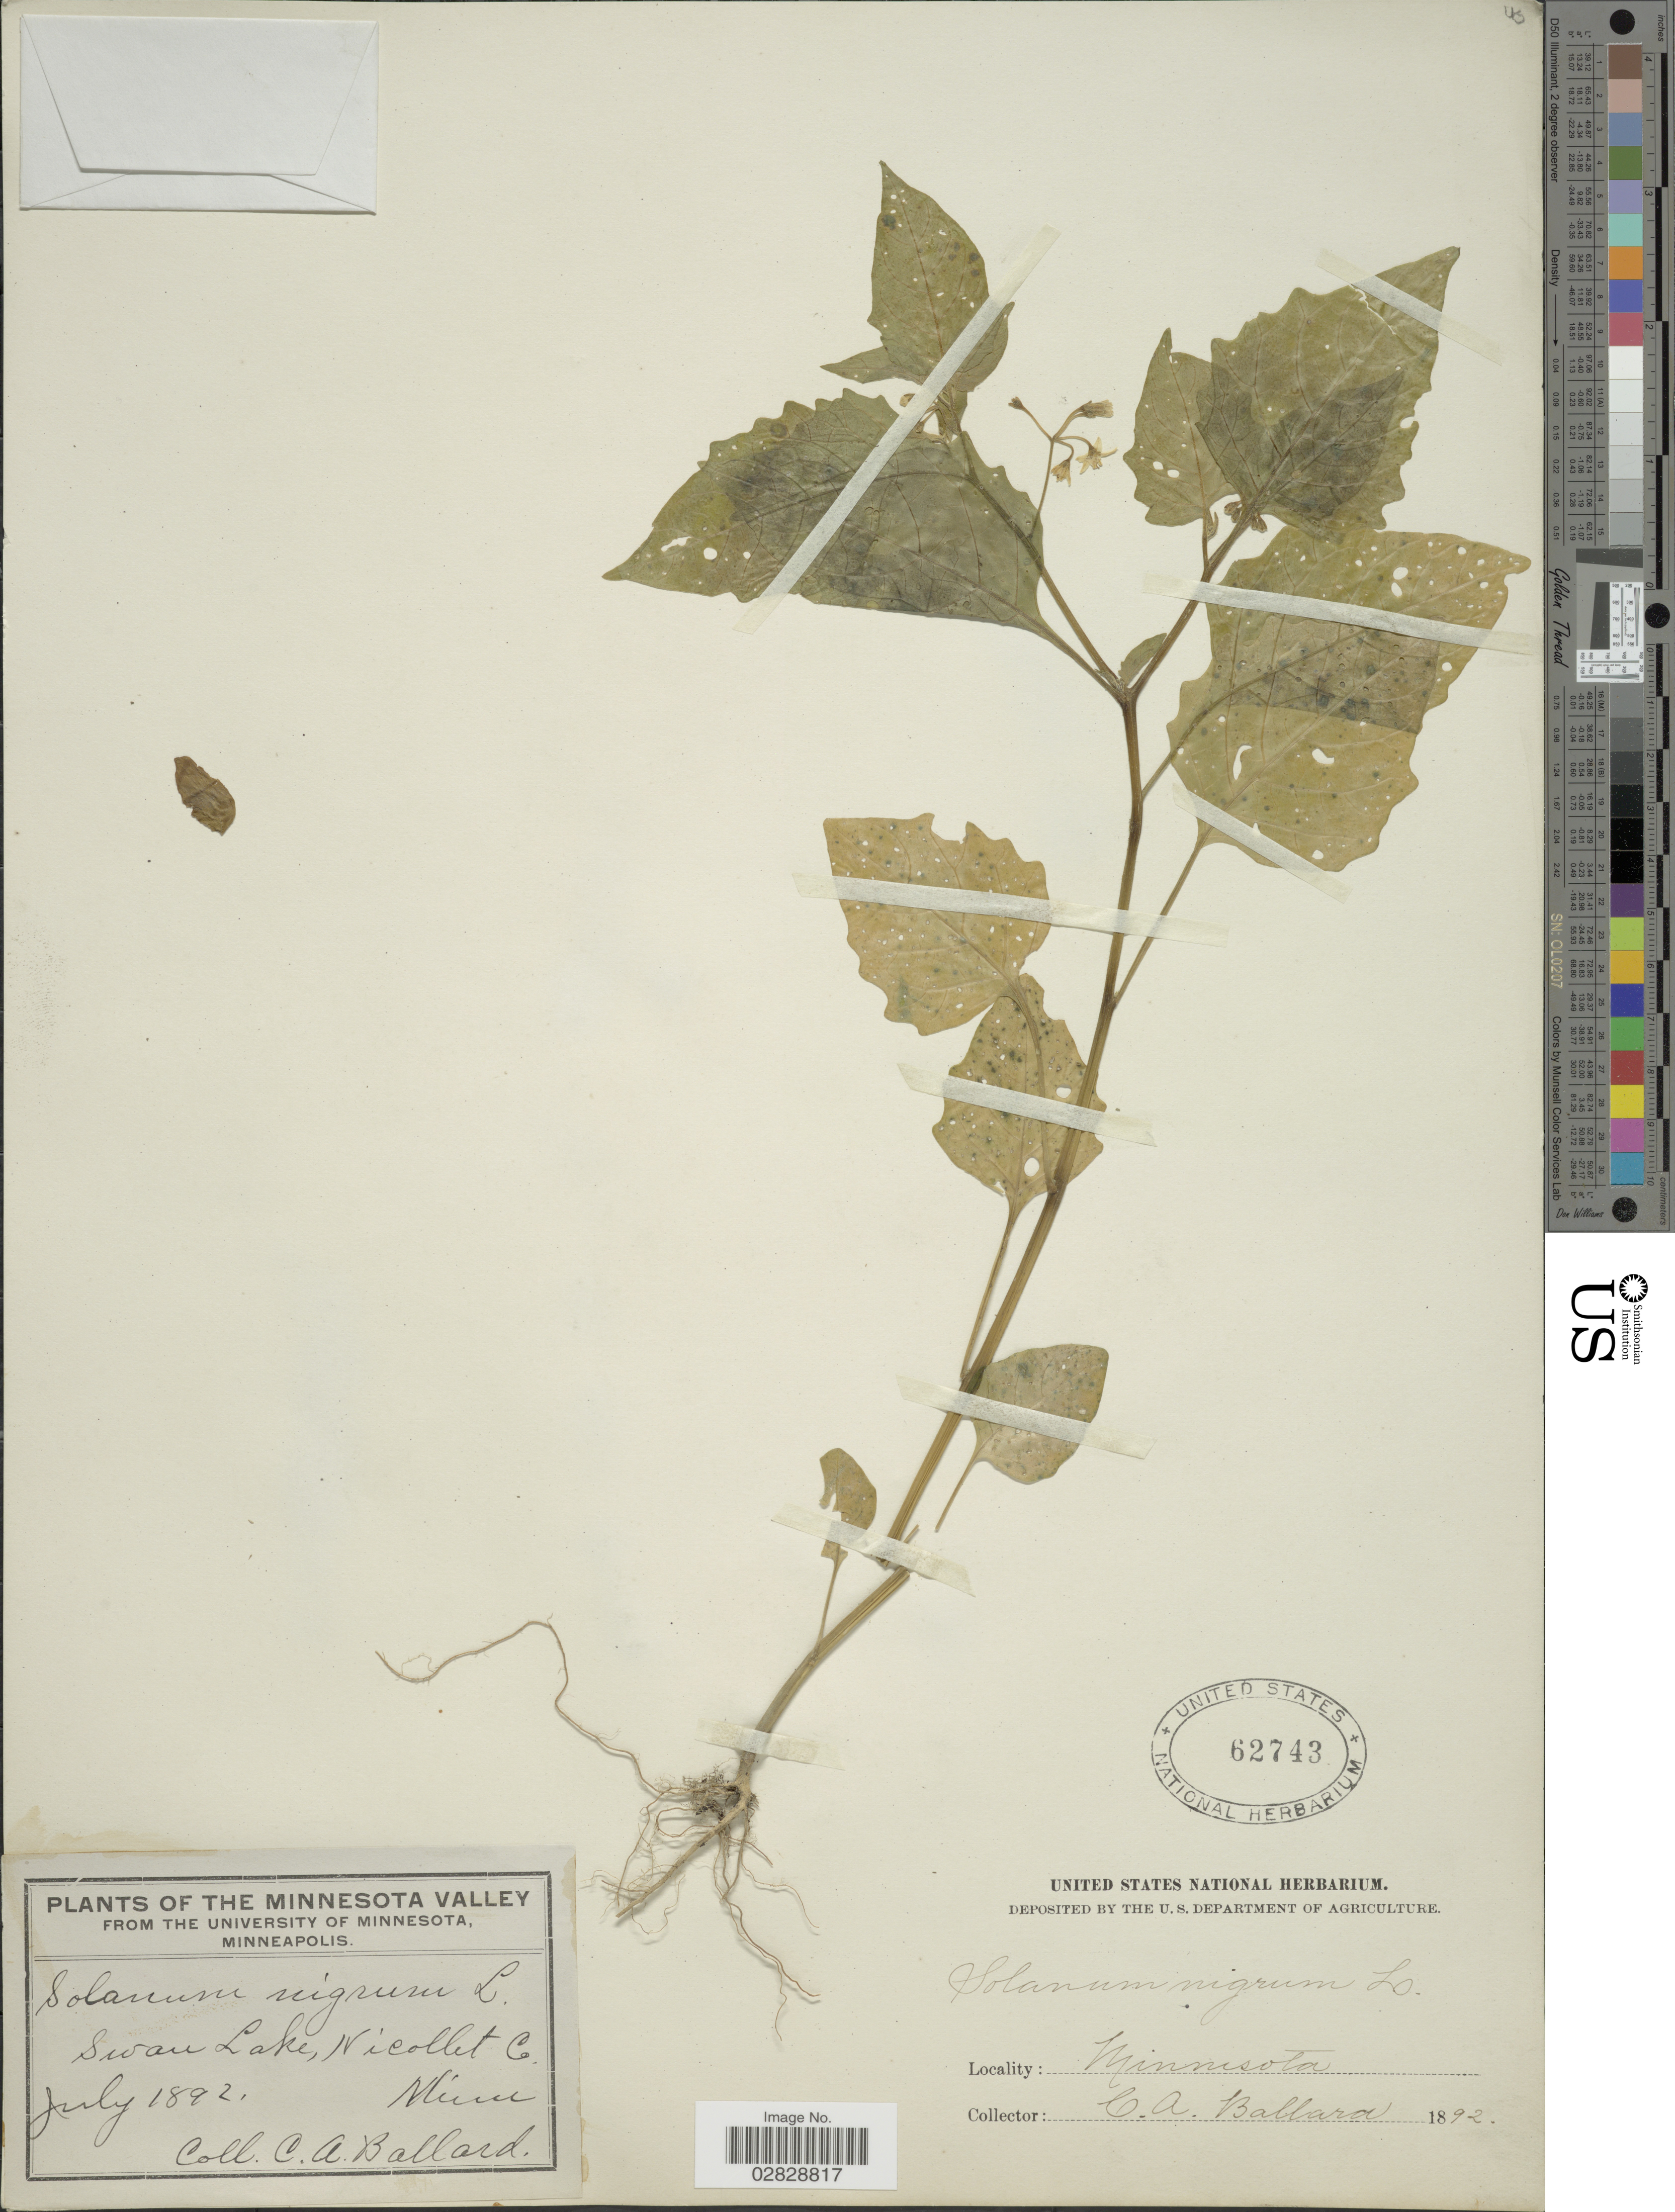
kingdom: Plantae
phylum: Tracheophyta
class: Magnoliopsida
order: Solanales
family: Solanaceae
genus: Solanum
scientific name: Solanum emulans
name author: Raf.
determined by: Knapp, S. D.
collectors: C. A. Ballard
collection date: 1892-07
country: United States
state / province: Minnesota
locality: Swan Lake, Nicollet Co.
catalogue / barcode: US 62743